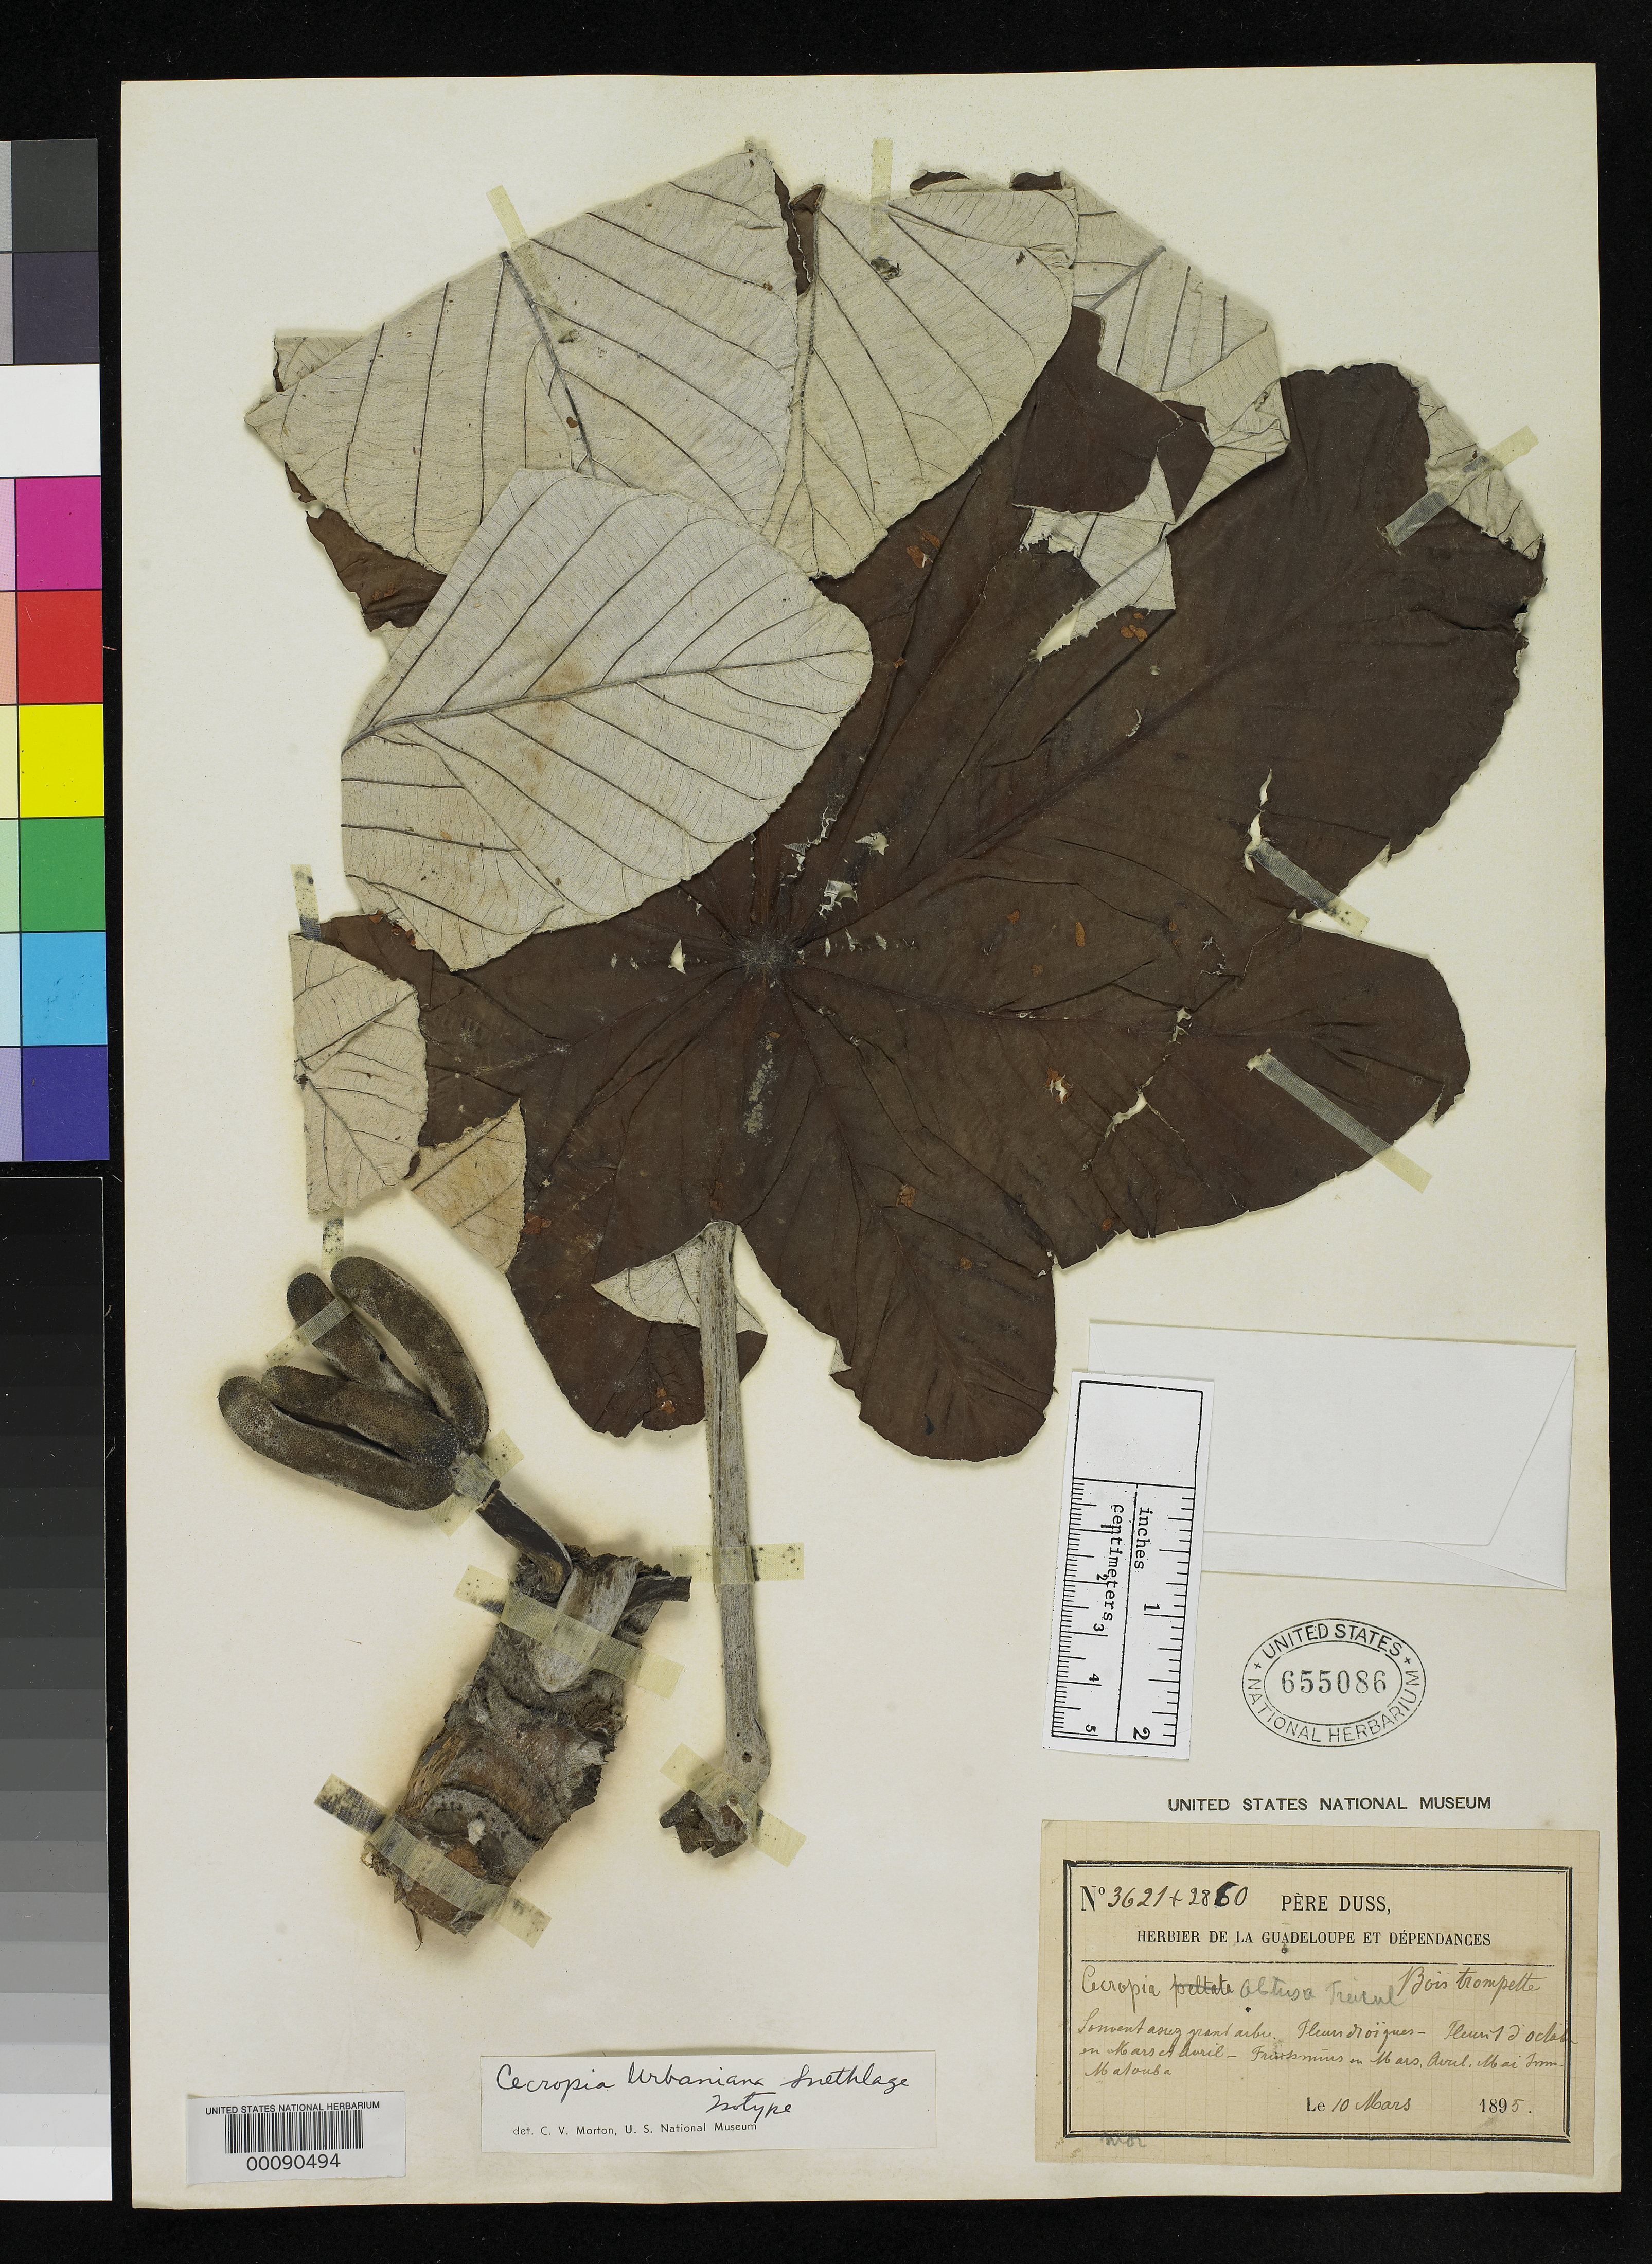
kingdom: Plantae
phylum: Tracheophyta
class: Magnoliopsida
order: Rosales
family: Urticaceae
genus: Cecropia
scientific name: Cecropia urbaniana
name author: Snethl.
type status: Isotype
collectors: Père Duss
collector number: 3621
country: Guadeloupe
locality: Matomba.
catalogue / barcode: US 655086